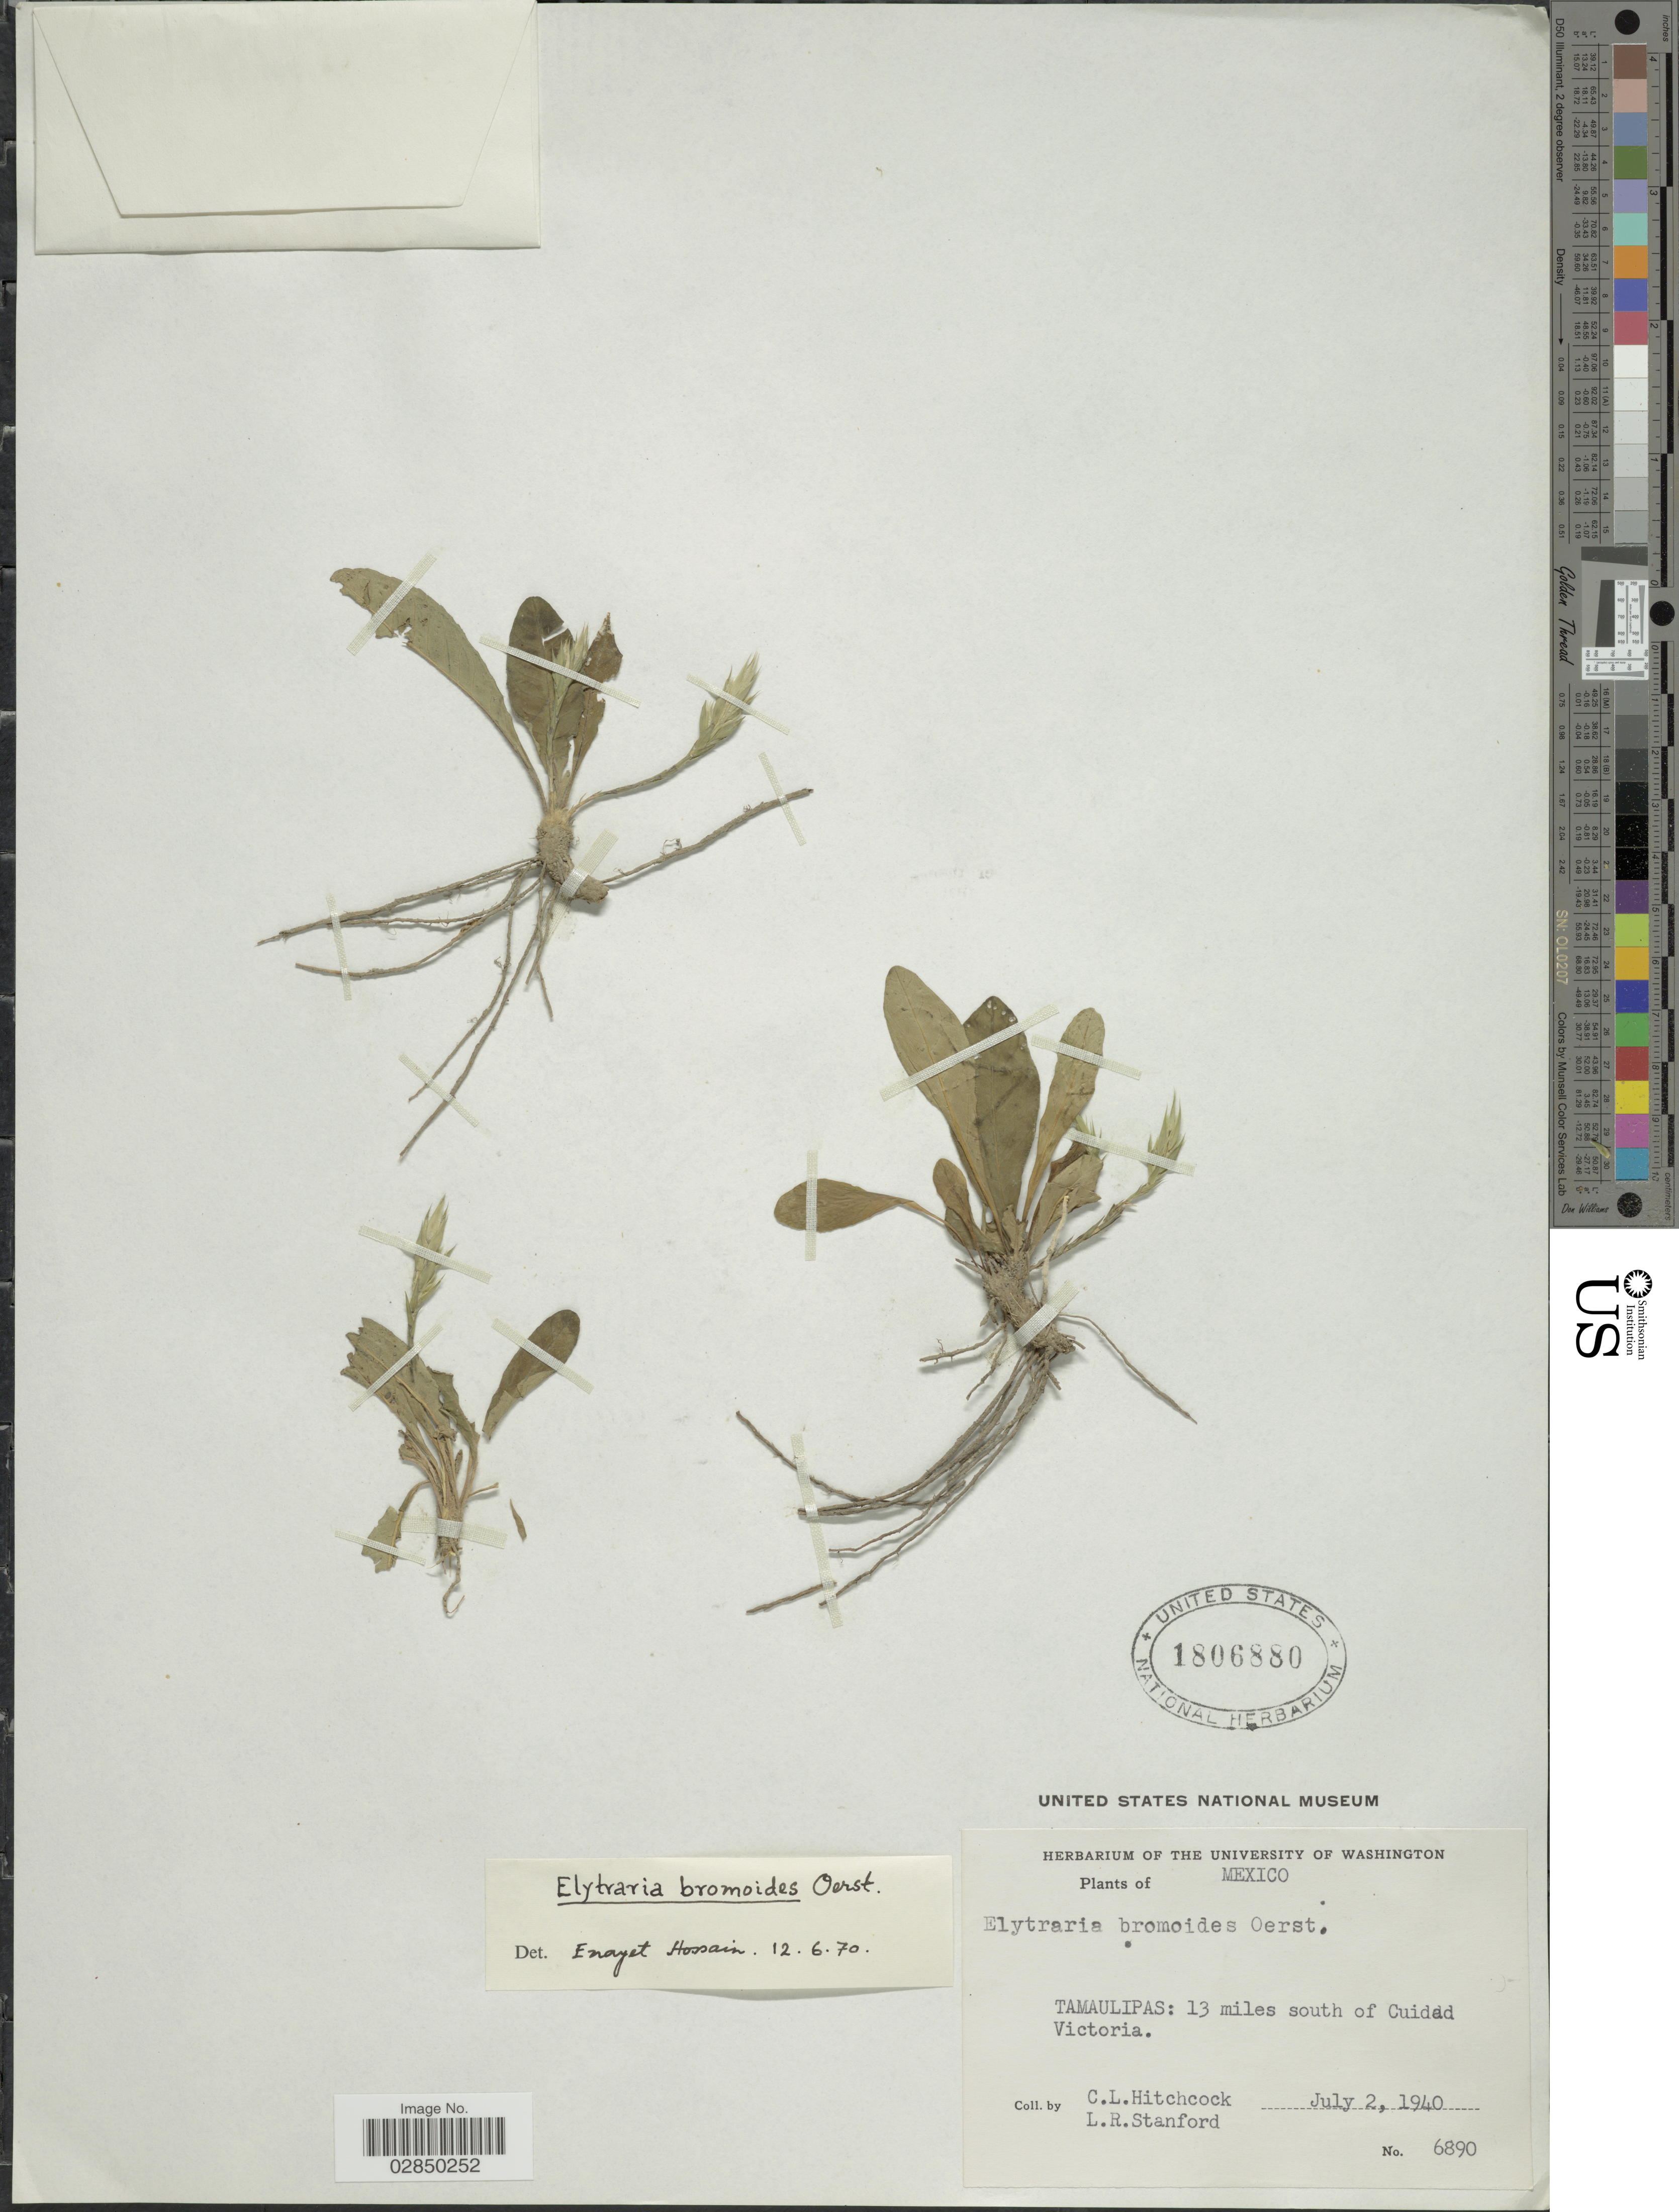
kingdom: Plantae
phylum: Tracheophyta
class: Magnoliopsida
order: Lamiales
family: Acanthaceae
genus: Elytraria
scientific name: Elytraria bromoides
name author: Oerst.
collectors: C. L. Hitchcock & L. R. Stanford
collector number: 6890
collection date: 1940-07-02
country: Mexico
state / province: Tamaulipas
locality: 13 miles south of Cuidad Victoria.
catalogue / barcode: US 1806880